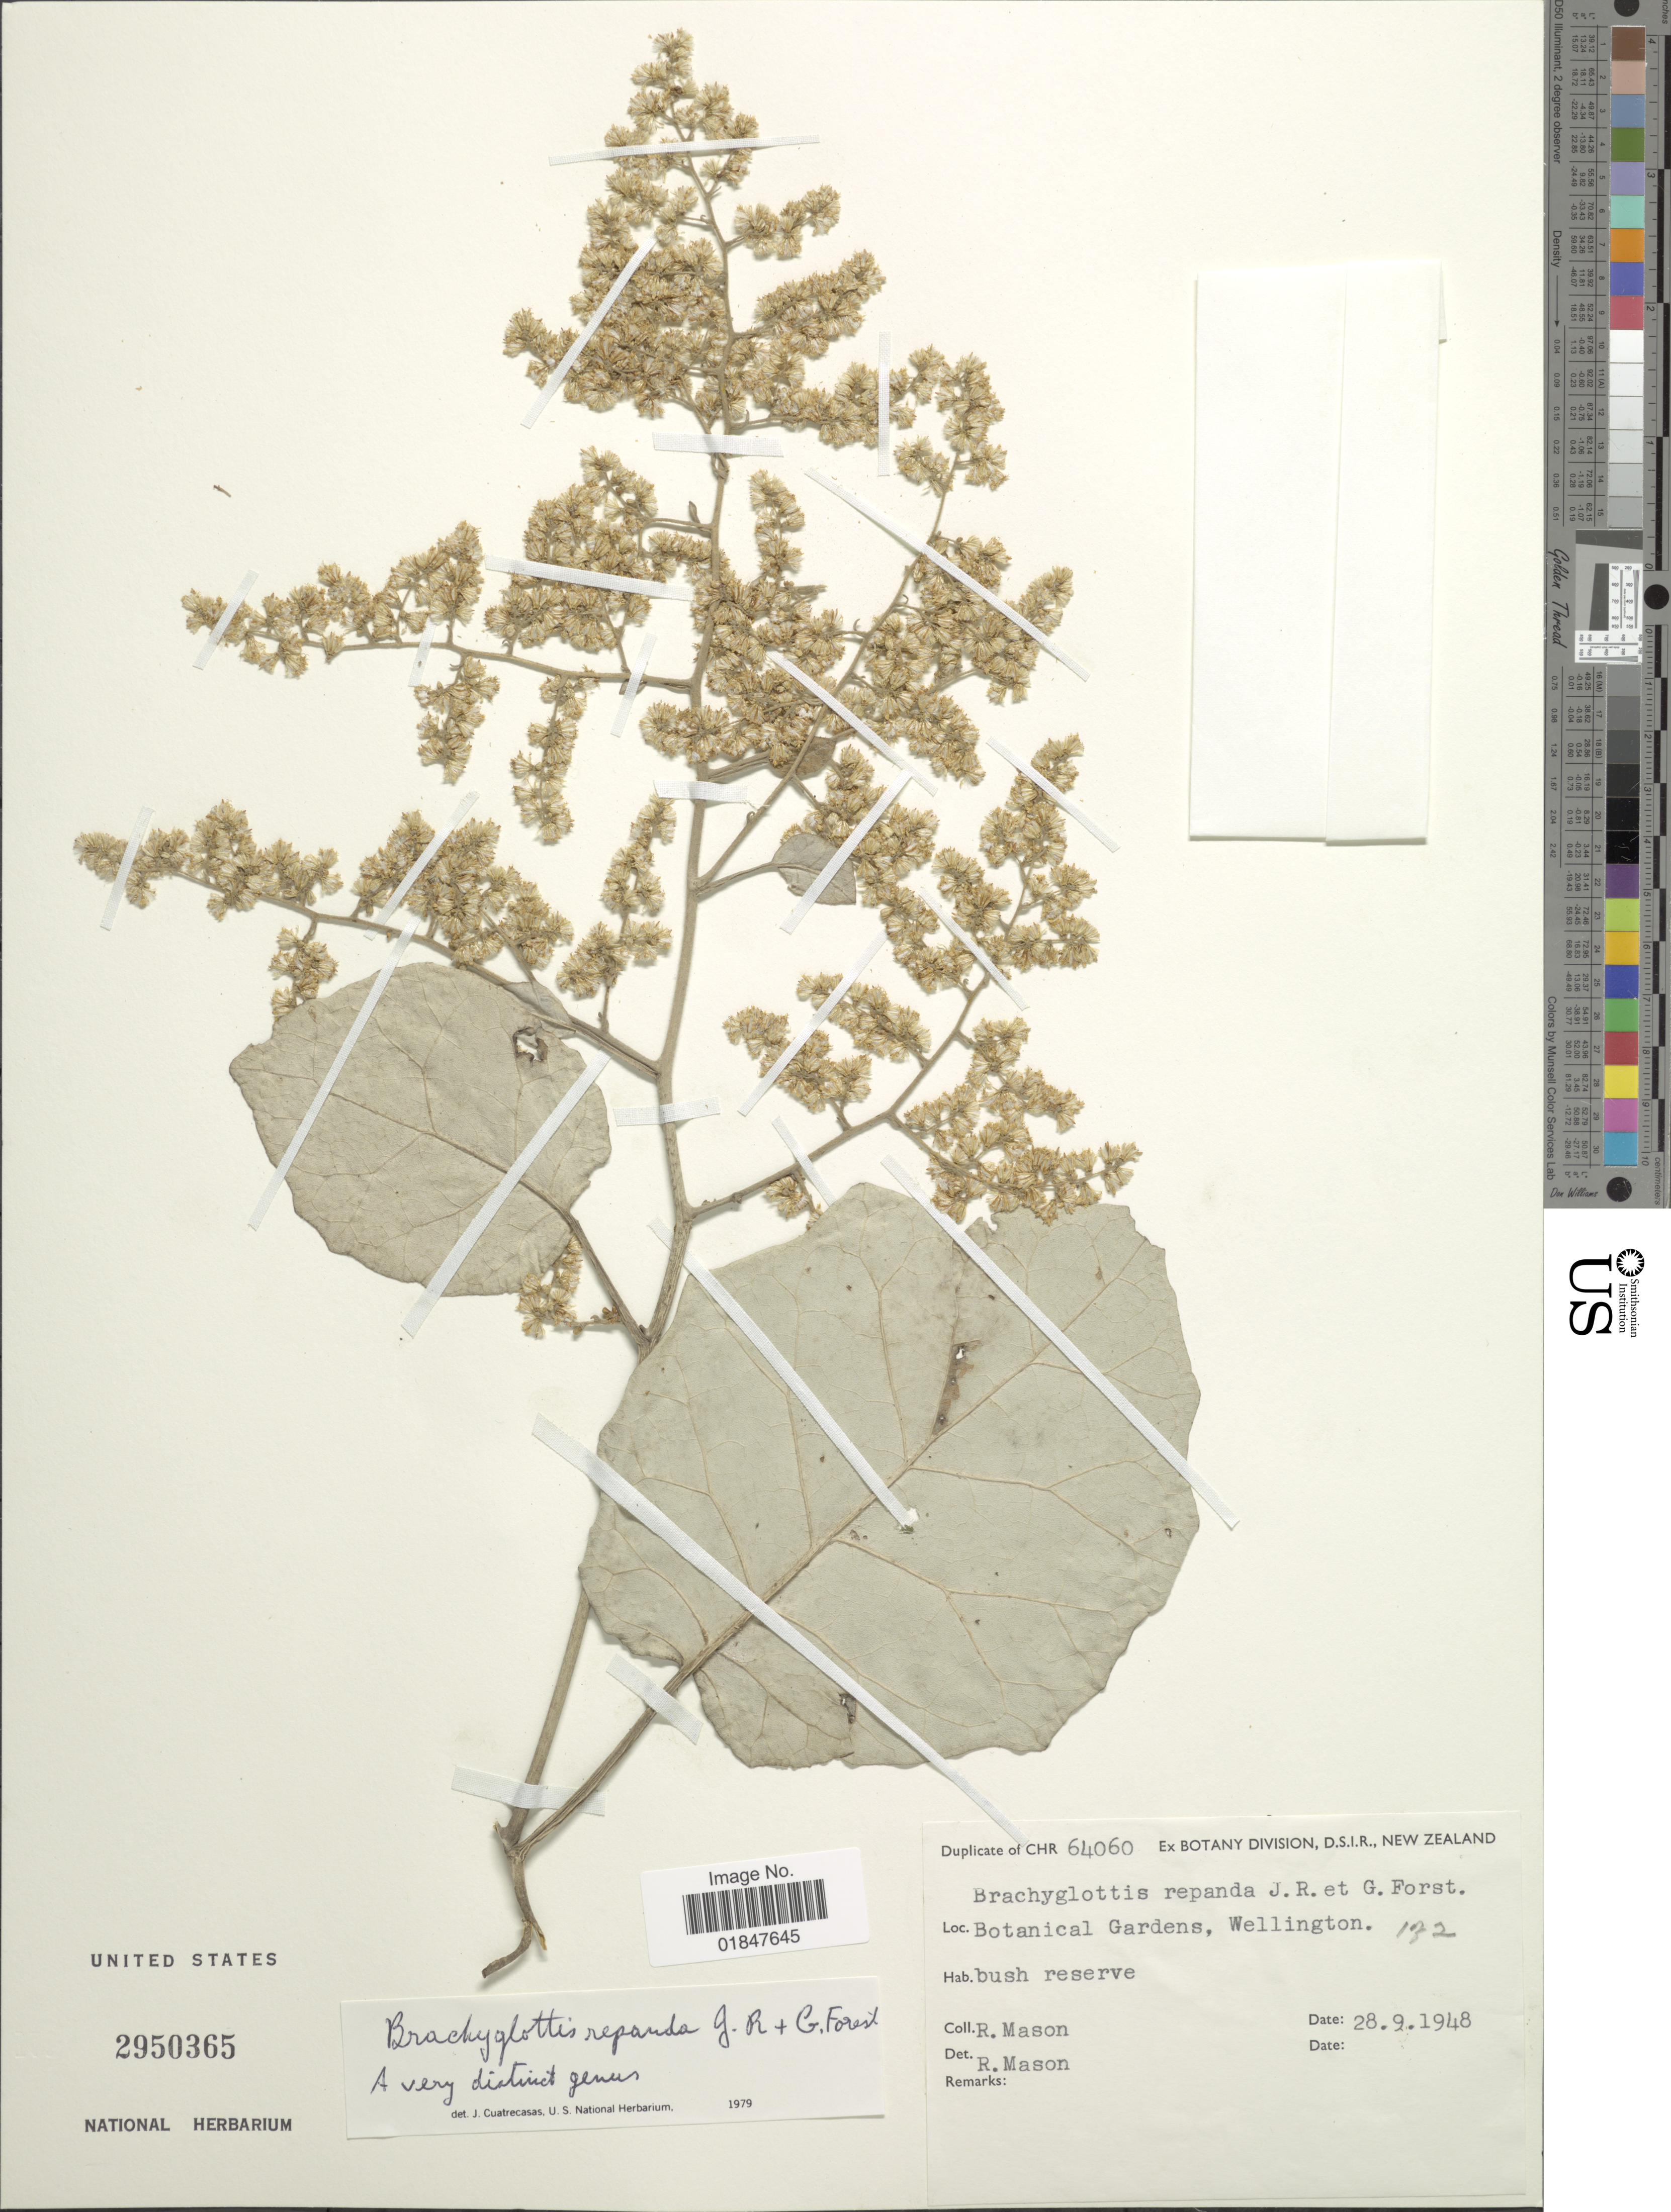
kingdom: Plantae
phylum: Tracheophyta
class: Magnoliopsida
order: Asterales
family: Asteraceae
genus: Brachyglottis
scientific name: Brachyglottis repanda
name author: J.R. Forst. & G. Forst.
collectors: R. Mason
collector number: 64060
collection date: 1948-09-28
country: New Zealand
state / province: Wellington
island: North Island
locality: Botanical Gardens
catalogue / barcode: US 2950365